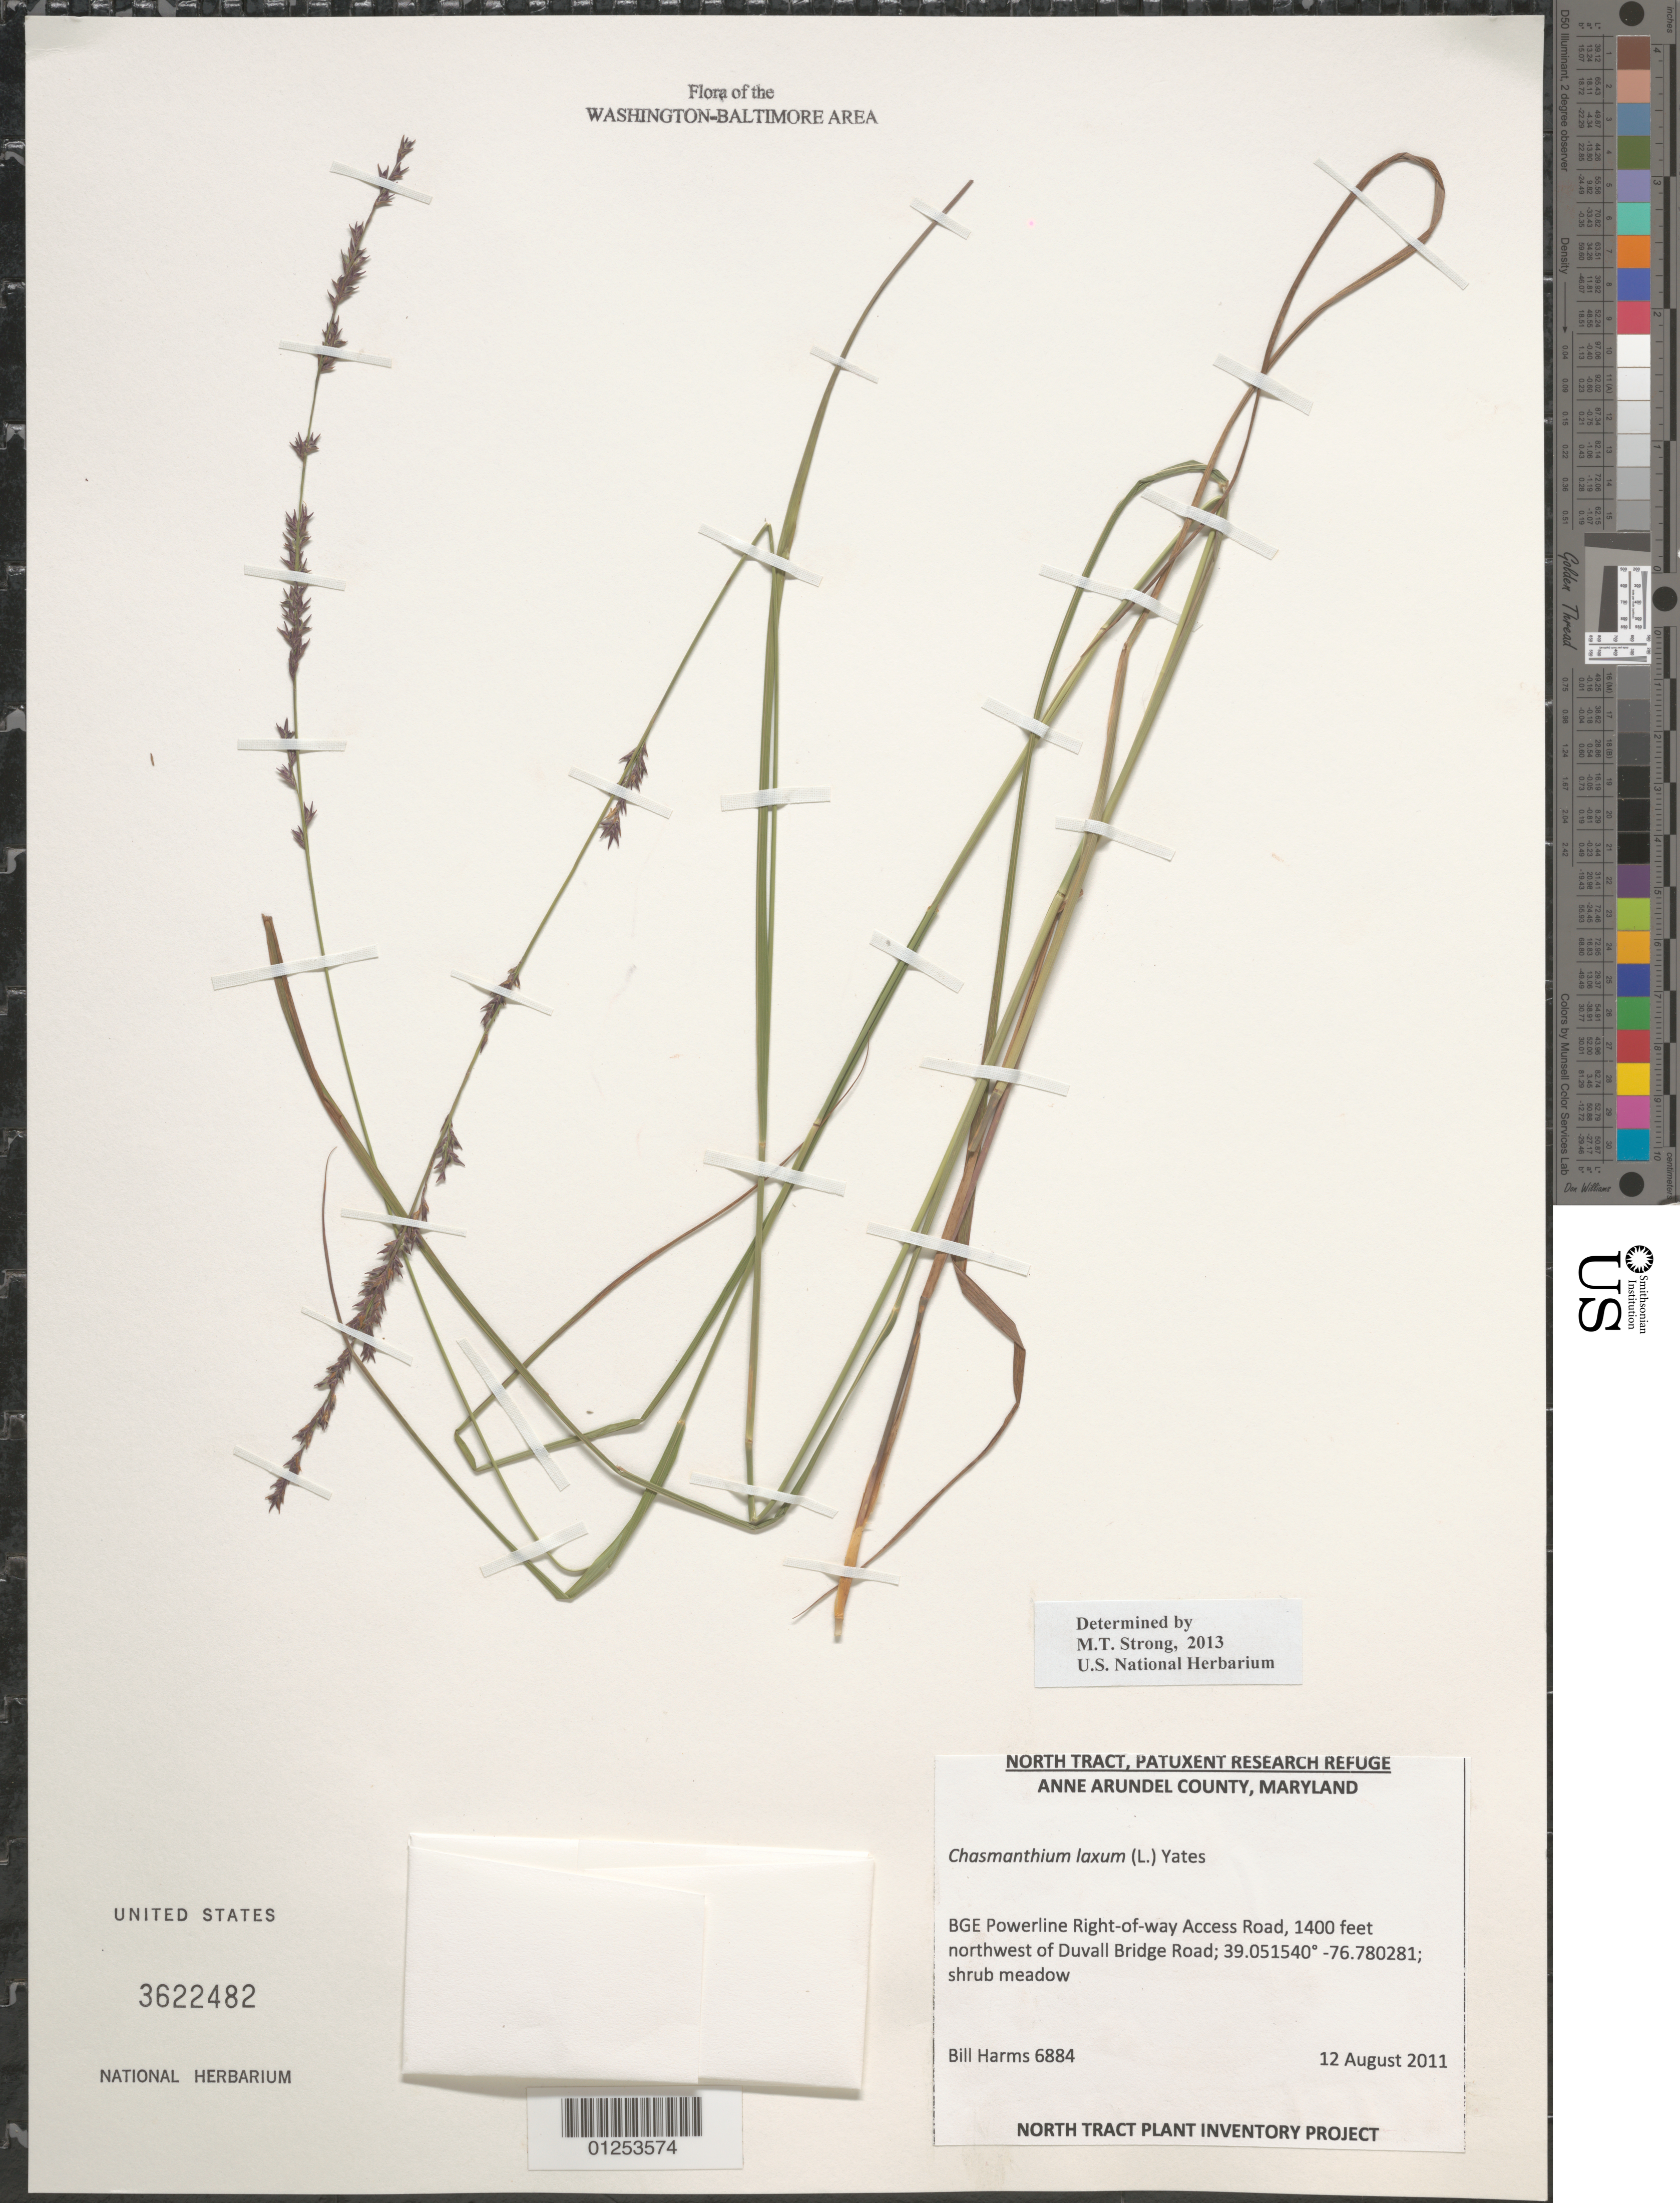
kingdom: Plantae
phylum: Tracheophyta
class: Liliopsida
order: Poales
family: Poaceae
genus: Chasmanthium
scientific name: Chasmanthium laxum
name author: (L.) H.O. Yates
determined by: Strong, Mark T., (BOT), Smithsonian Institution - National Museum of Natural History (UNITED STATES)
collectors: B. Harms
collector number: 6884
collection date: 2011-08-12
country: United States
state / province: Maryland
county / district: Anne Arundel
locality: shrub meadow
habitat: shrub meadow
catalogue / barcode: US 3622482